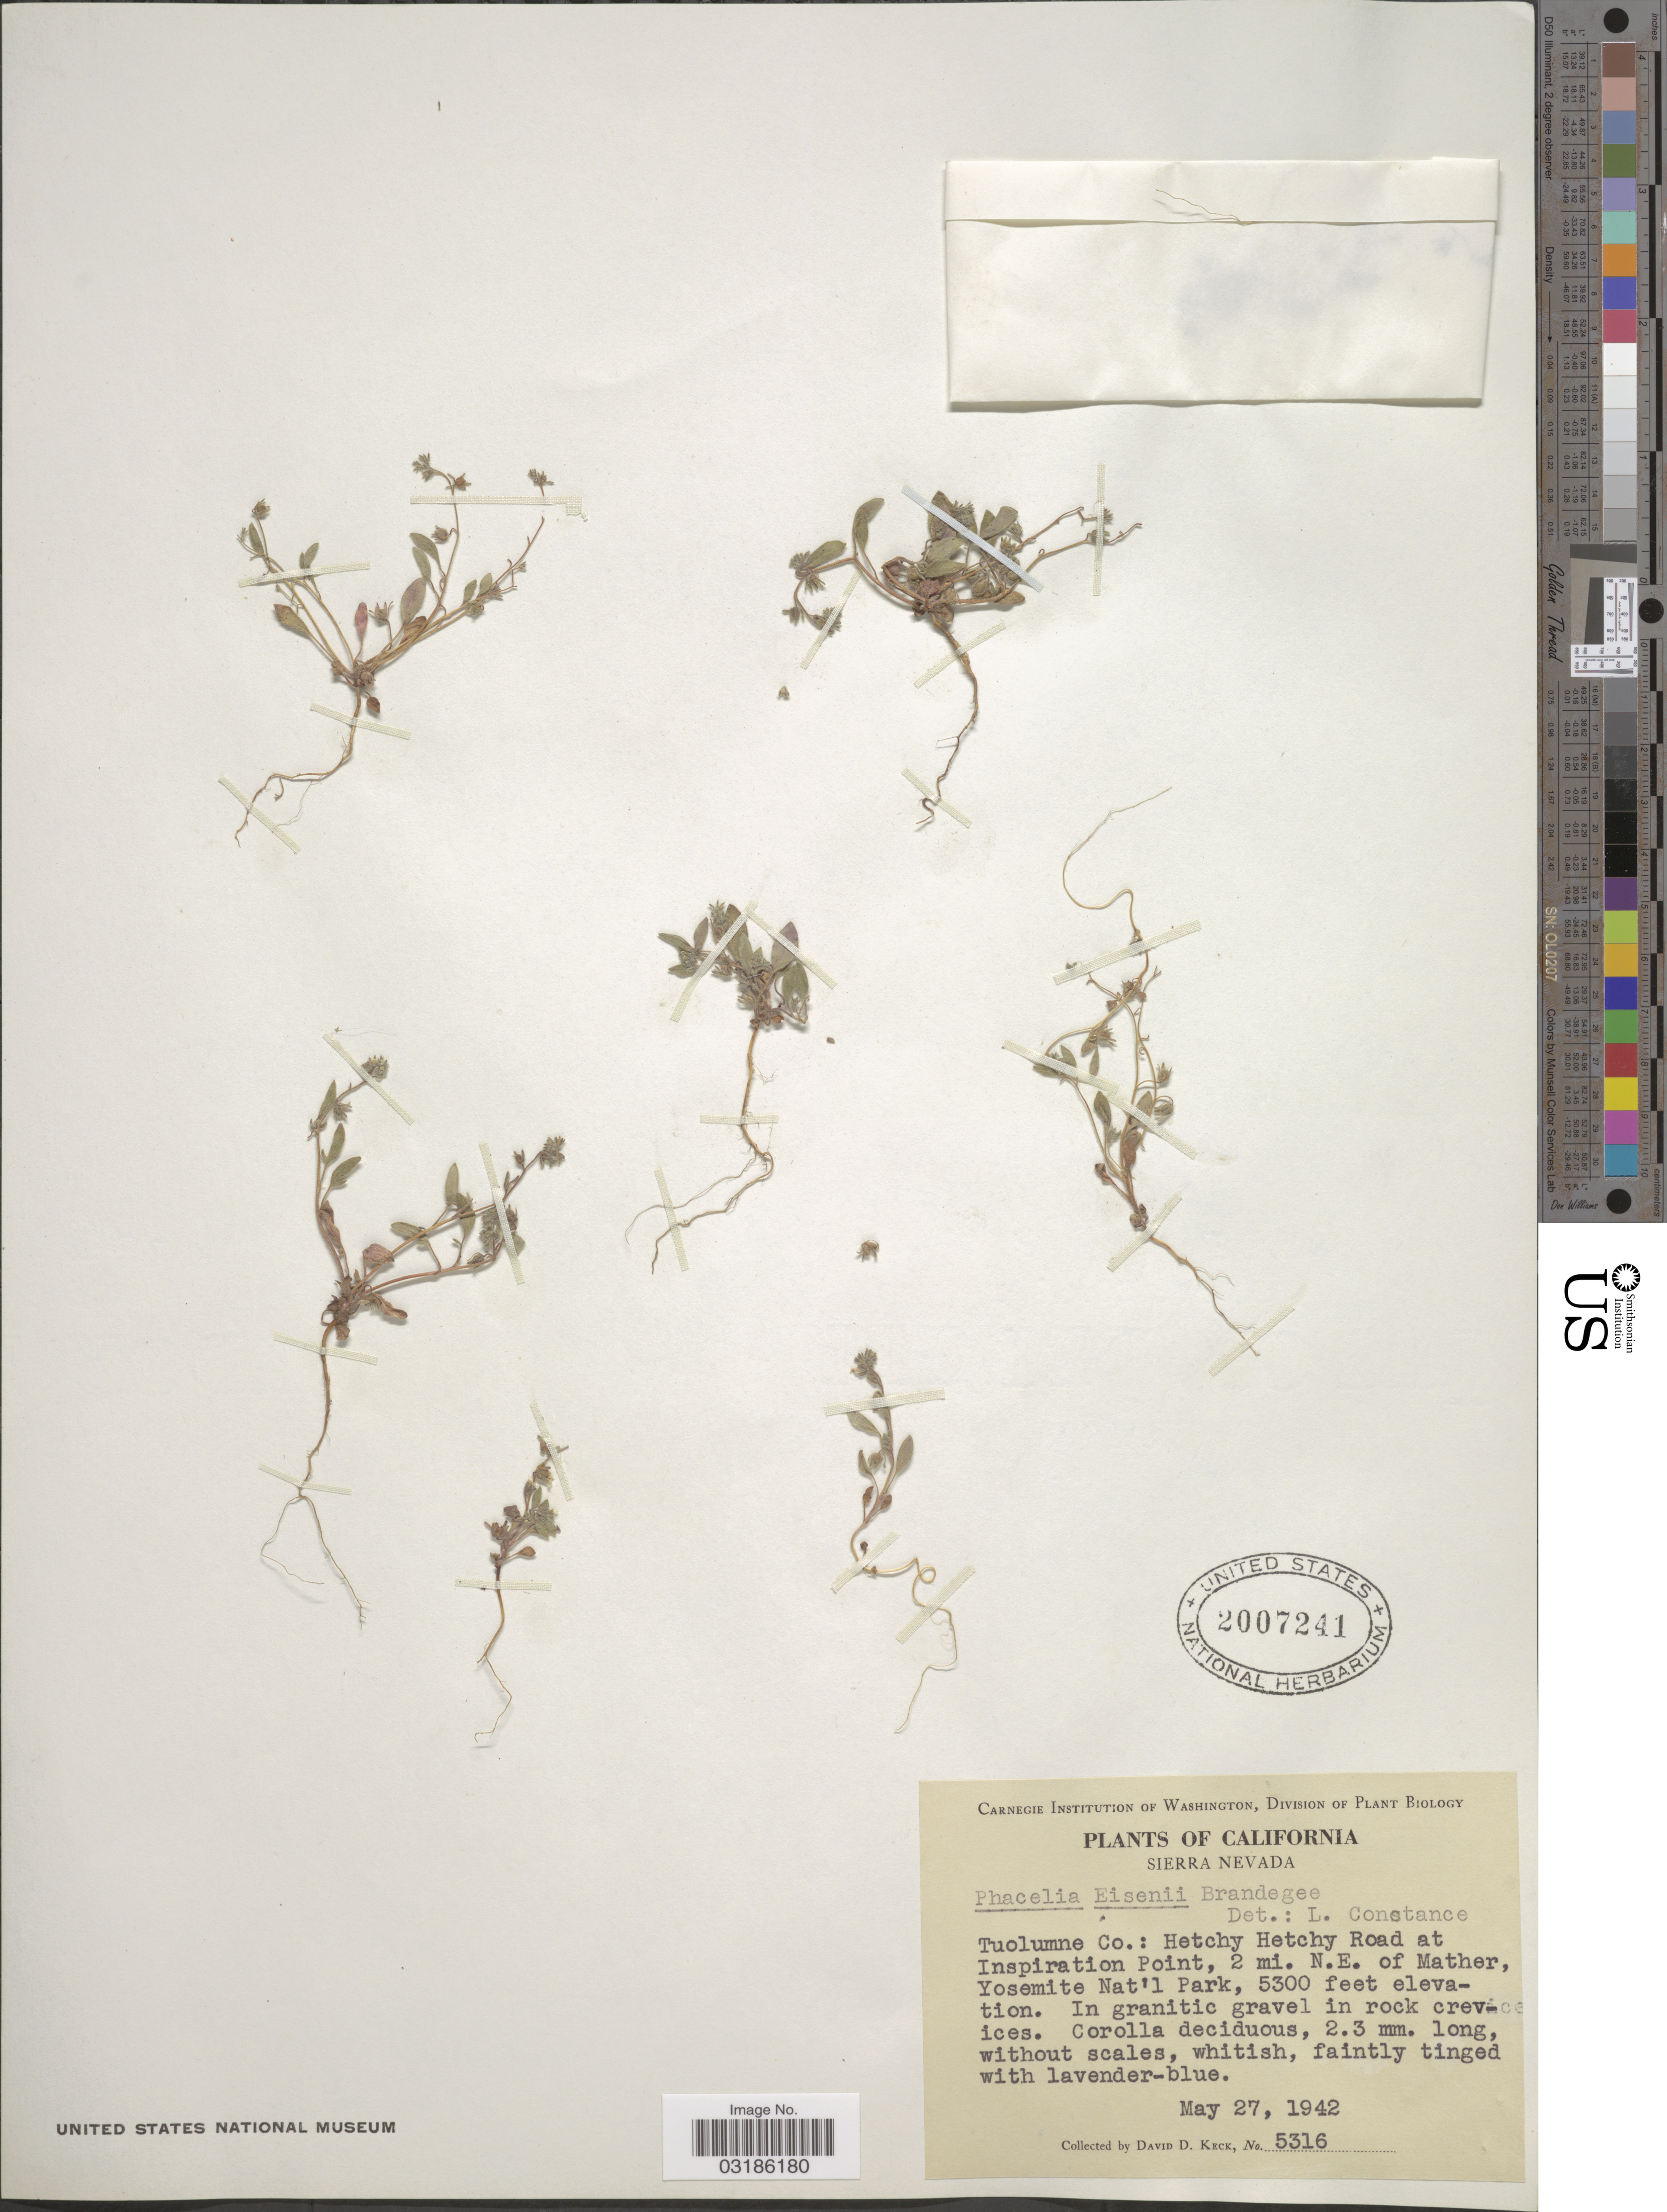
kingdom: Plantae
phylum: Tracheophyta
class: Magnoliopsida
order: Boraginales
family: Hydrophyllaceae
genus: Phacelia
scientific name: Phacelia eisenii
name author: Brandegee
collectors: D. D. Keck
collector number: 5316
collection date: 1942-05-27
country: United States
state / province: California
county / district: Tuolumne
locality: Sierra Nevada. Tuolumne Co.: Hetchy Hetchy Road at Inspiration Point, 2 mi. N.E. of Mather, Yosemite Nat'l Park.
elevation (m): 1615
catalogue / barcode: US 2007241